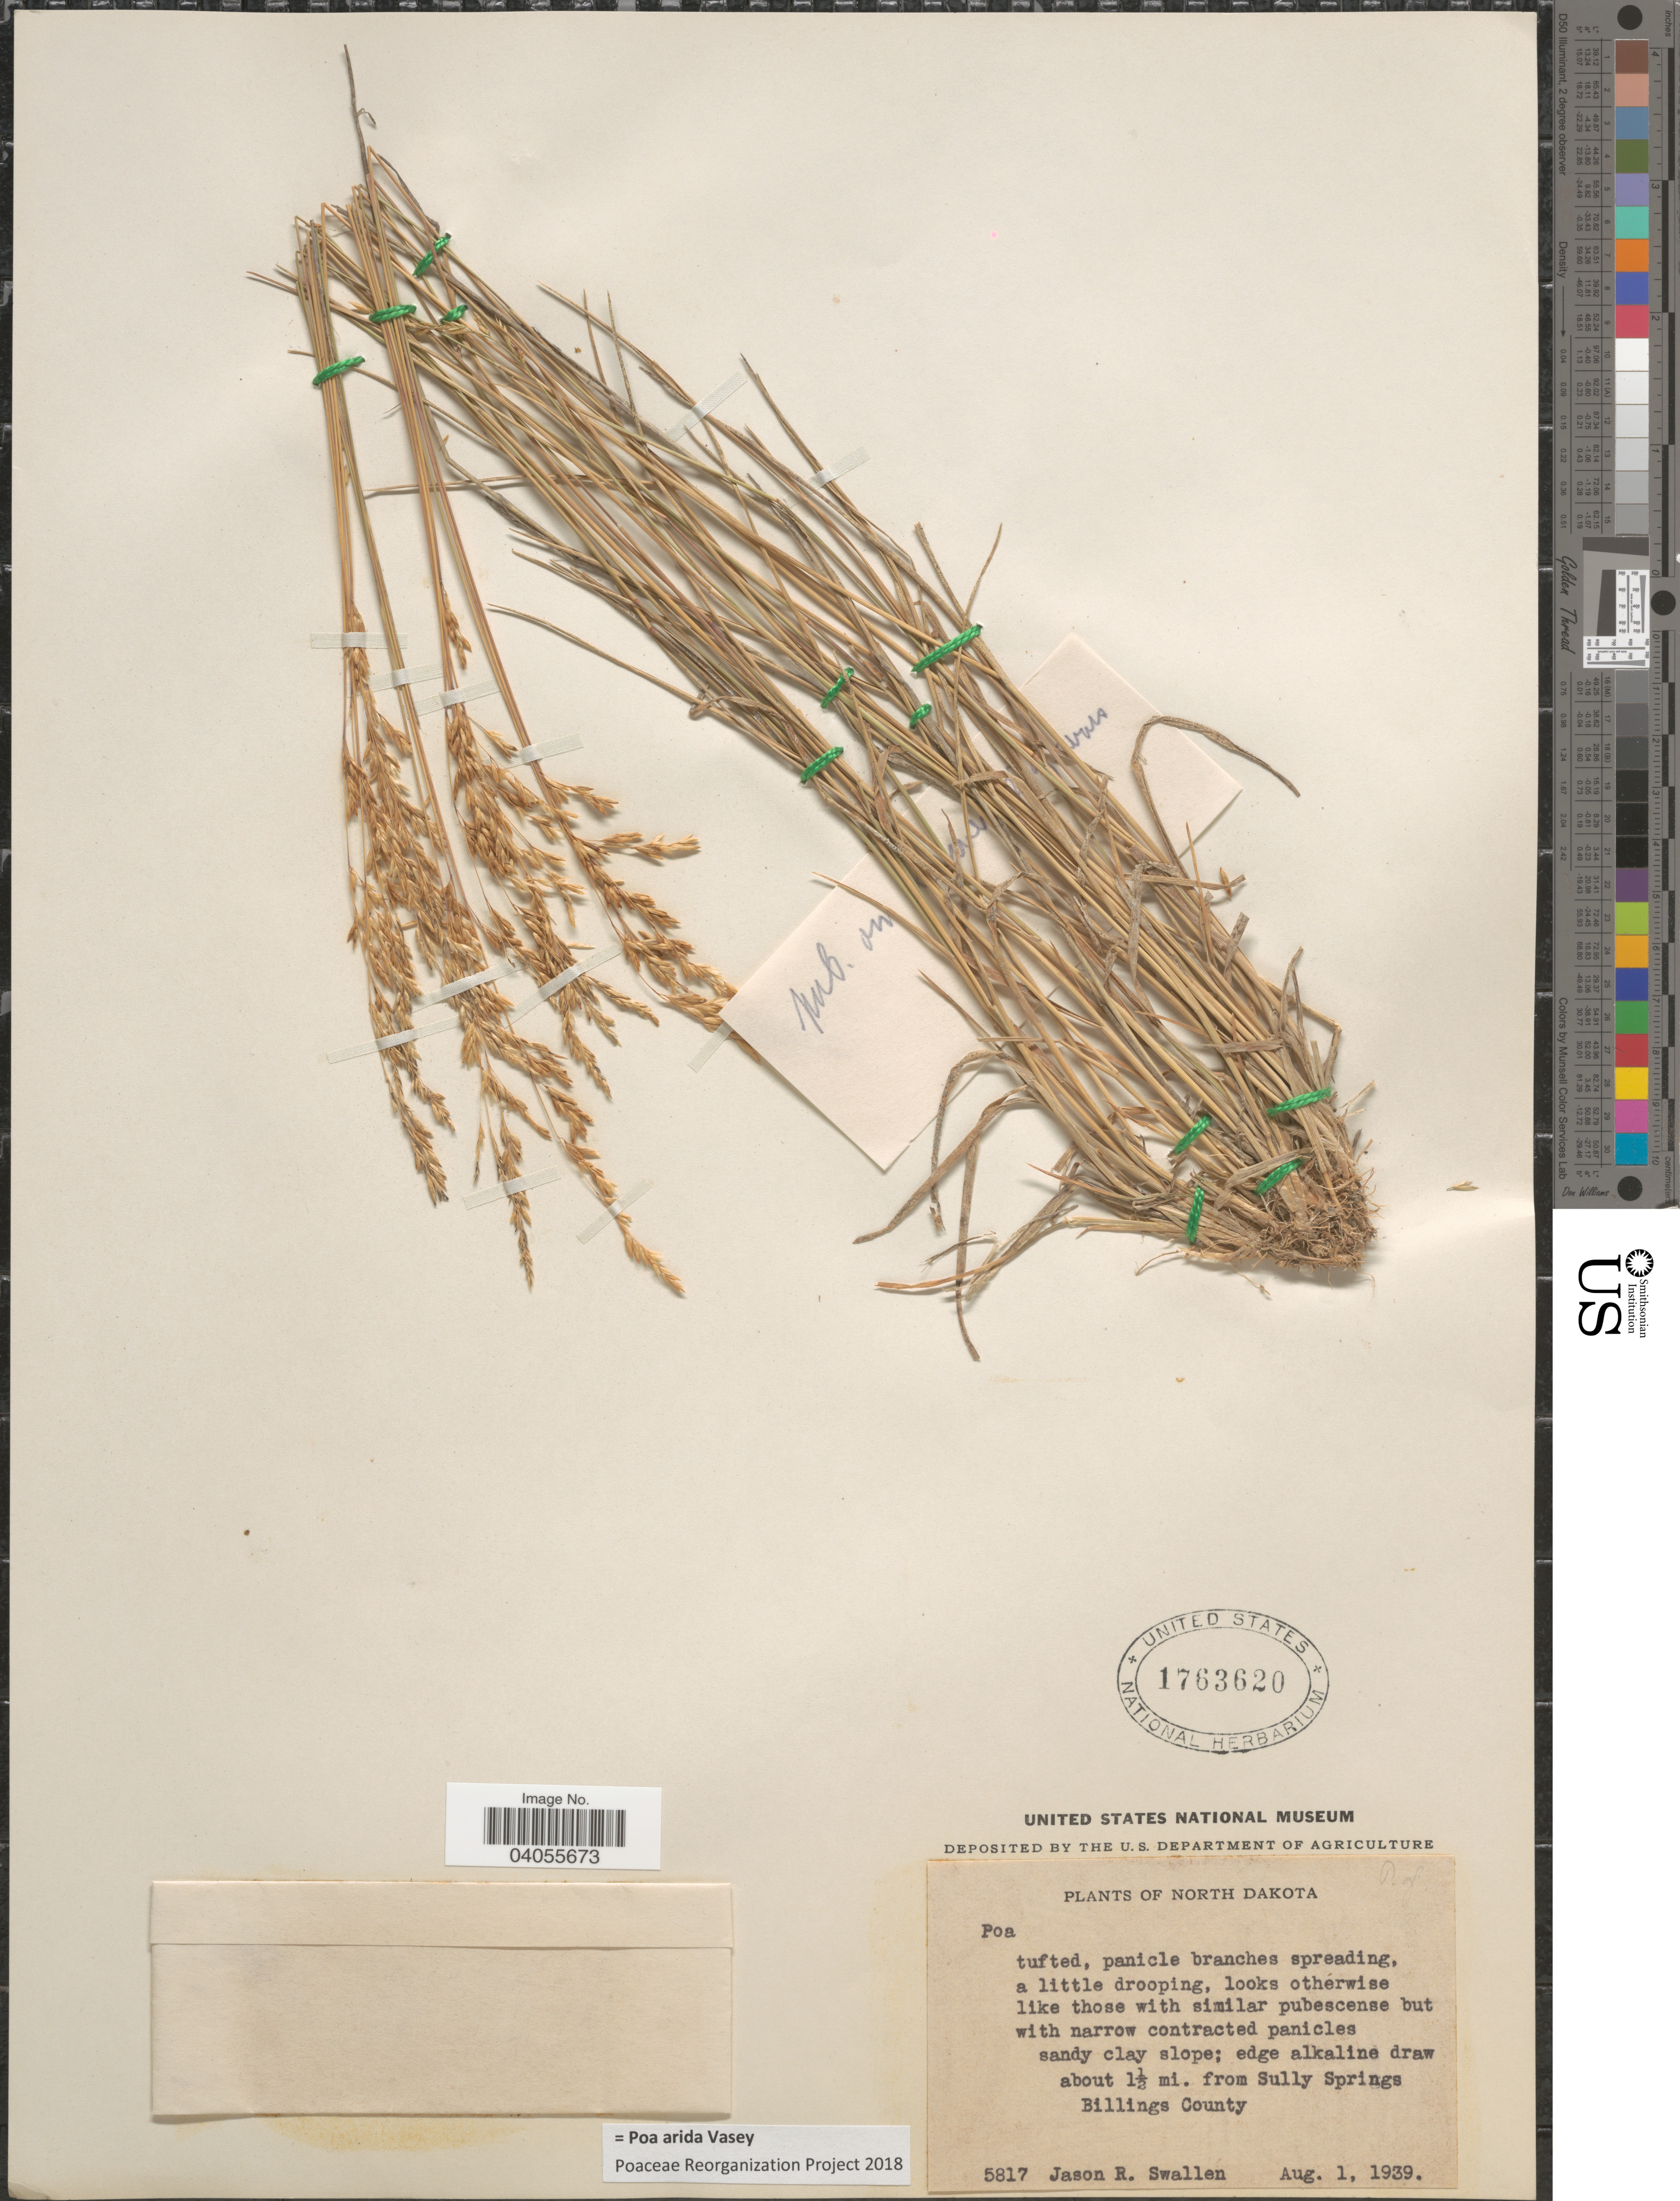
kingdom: Plantae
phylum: Tracheophyta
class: Liliopsida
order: Poales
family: Poaceae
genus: Poa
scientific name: Poa arida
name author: Vasey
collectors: J. R. Swallen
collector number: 5817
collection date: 1939-08-01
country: United States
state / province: North Dakota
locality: About 1½ mi. from Sully Springs. Billings County.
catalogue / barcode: US 1763620